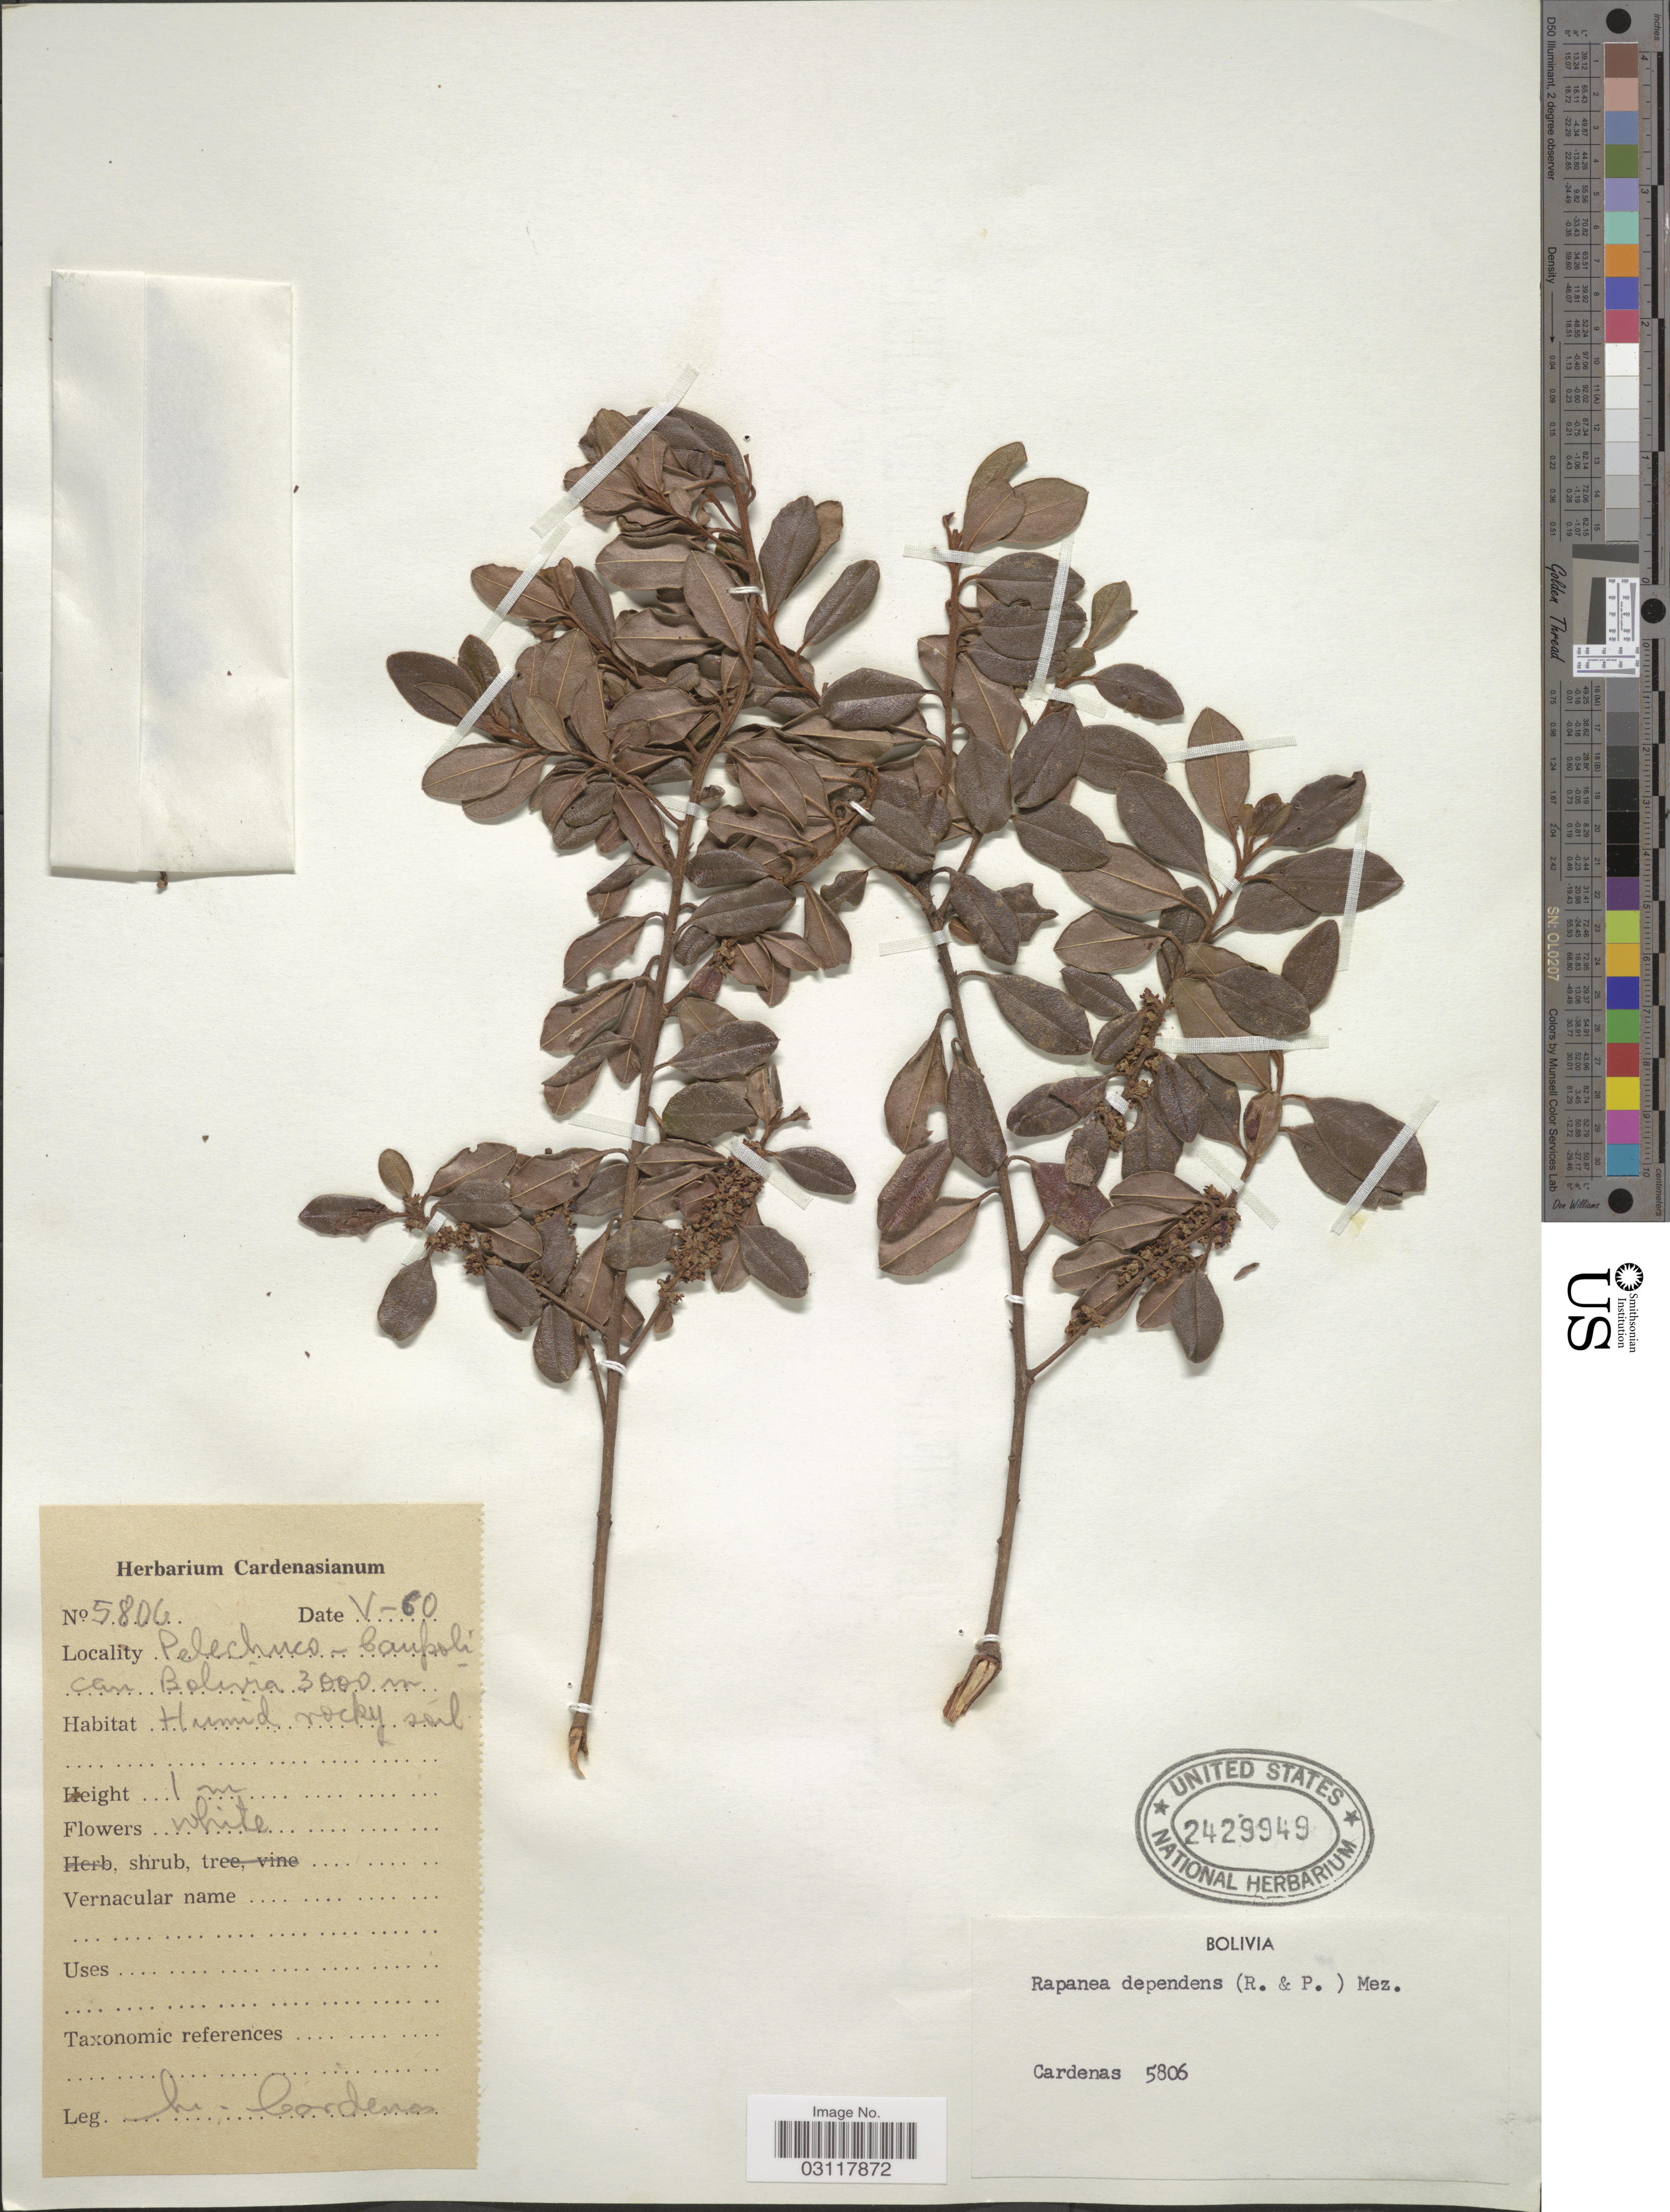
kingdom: Plantae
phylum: Tracheophyta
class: Magnoliopsida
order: Ericales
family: Primulaceae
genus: Rapanea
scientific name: Rapanea dependens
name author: (Ruiz & Pav.) Mez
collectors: M. Cárdenas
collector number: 5806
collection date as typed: Transcribed d/m/y: /5/60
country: Bolivia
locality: Pelechuco - Caupolican.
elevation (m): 3000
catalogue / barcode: US 2429949